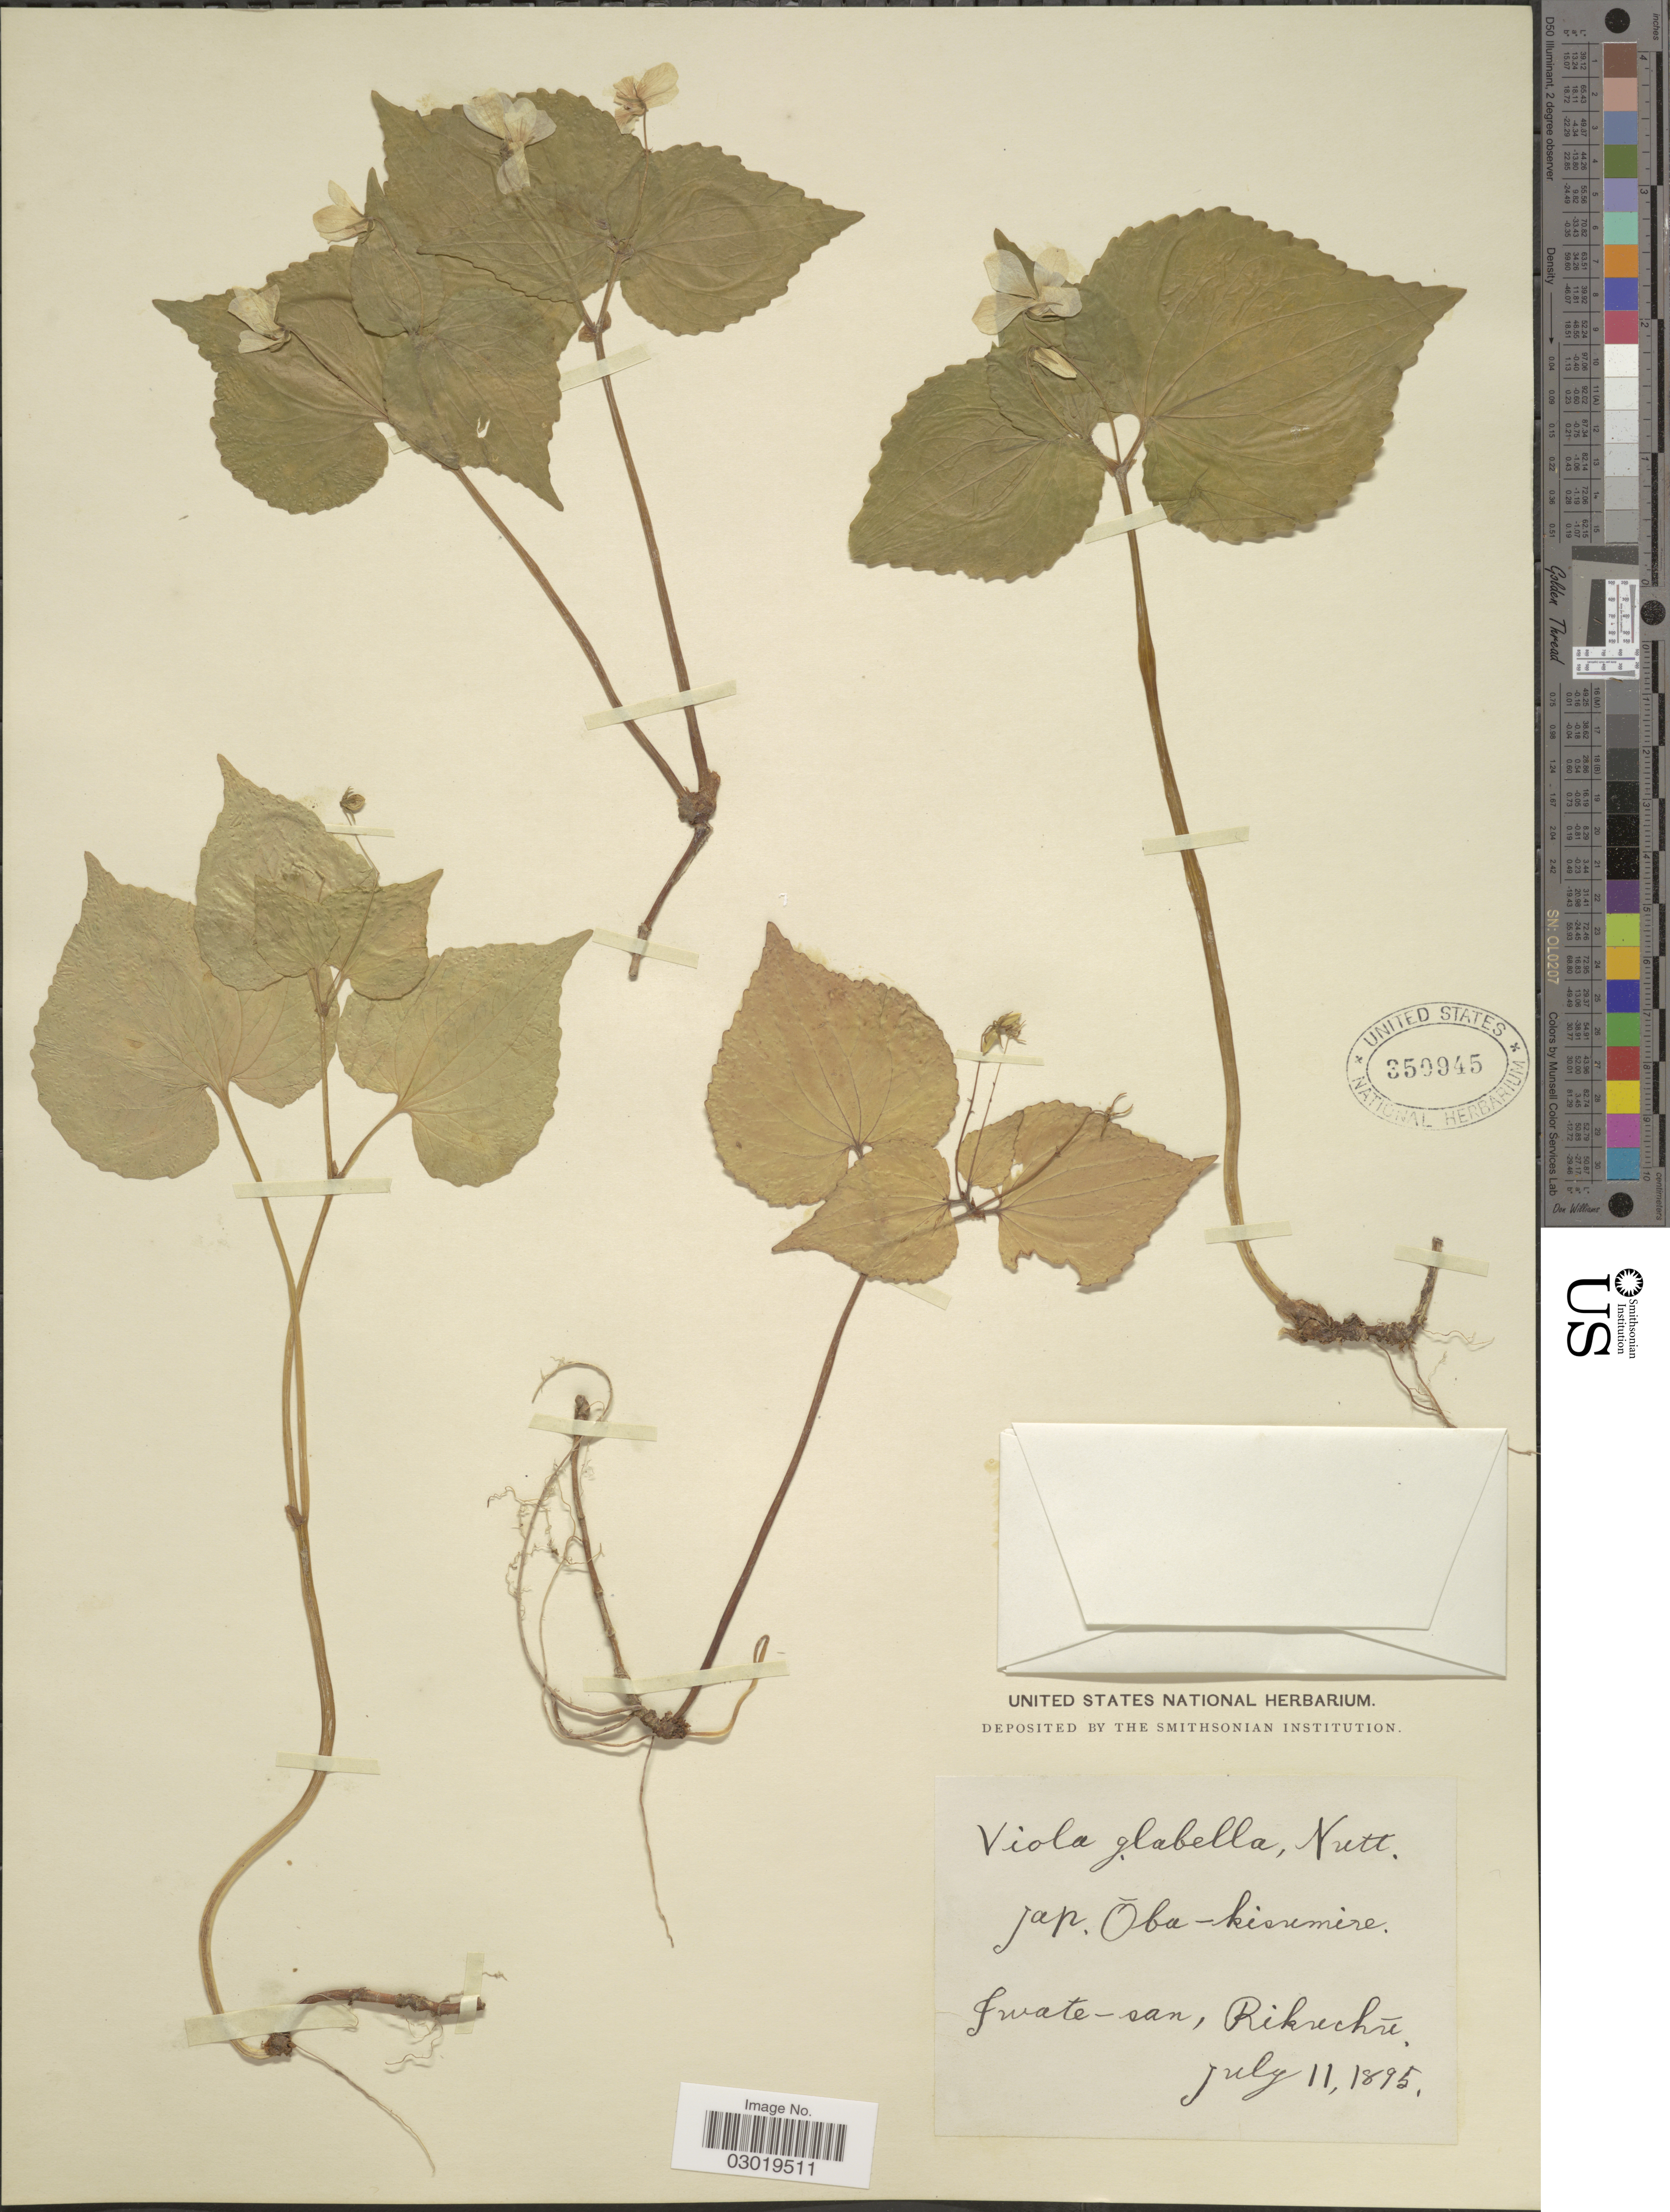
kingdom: Plantae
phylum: Tracheophyta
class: Magnoliopsida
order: Malpighiales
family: Violaceae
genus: Viola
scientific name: Viola brevistipulata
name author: (Franch. & Sav.) W. Becker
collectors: ex herb. United States National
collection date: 1895-07-11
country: Japan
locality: Iwate-san, Rikuchu.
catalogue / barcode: US 350945